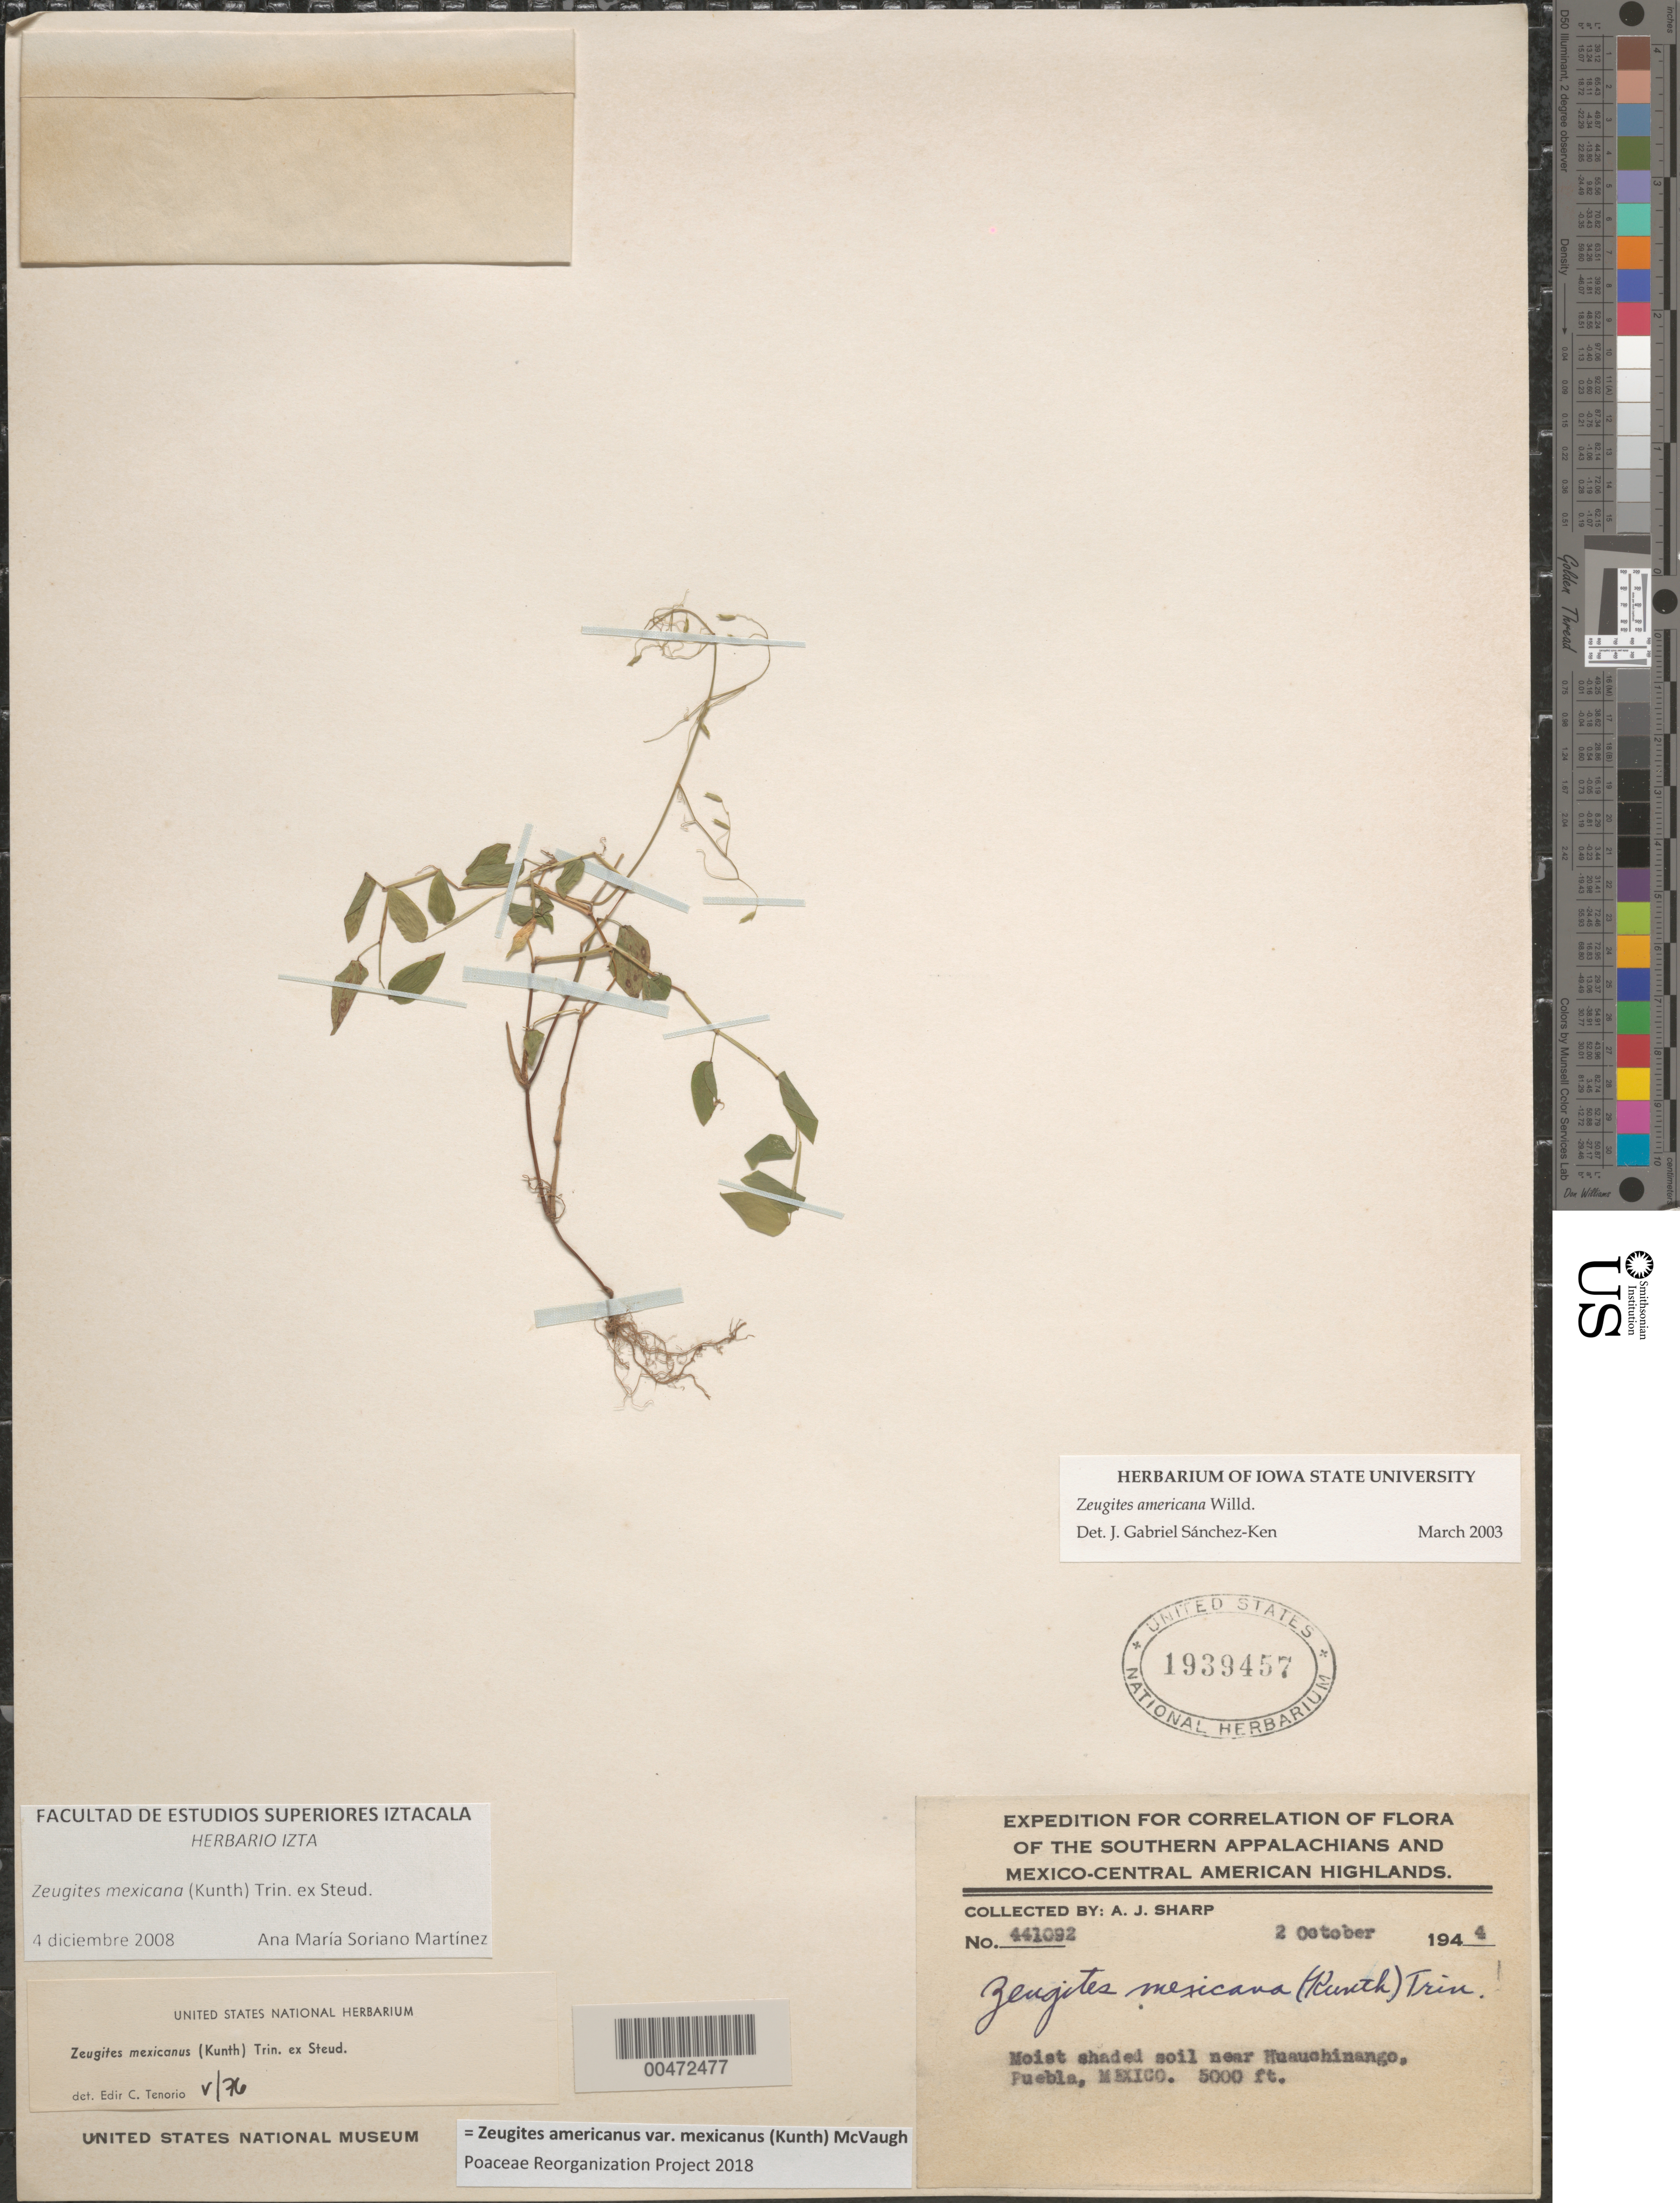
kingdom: Plantae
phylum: Tracheophyta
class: Liliopsida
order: Poales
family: Poaceae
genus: Zeugites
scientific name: Zeugites americanus var. mexicanus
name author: (Kunth) McVaugh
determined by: Poaceae Reorganization Project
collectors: A. J. Sharp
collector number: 441092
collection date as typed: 2 Oct 1944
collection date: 1944-10-02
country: Mexico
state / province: Puebla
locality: Near Huauchinango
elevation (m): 1524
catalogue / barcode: US 1938457